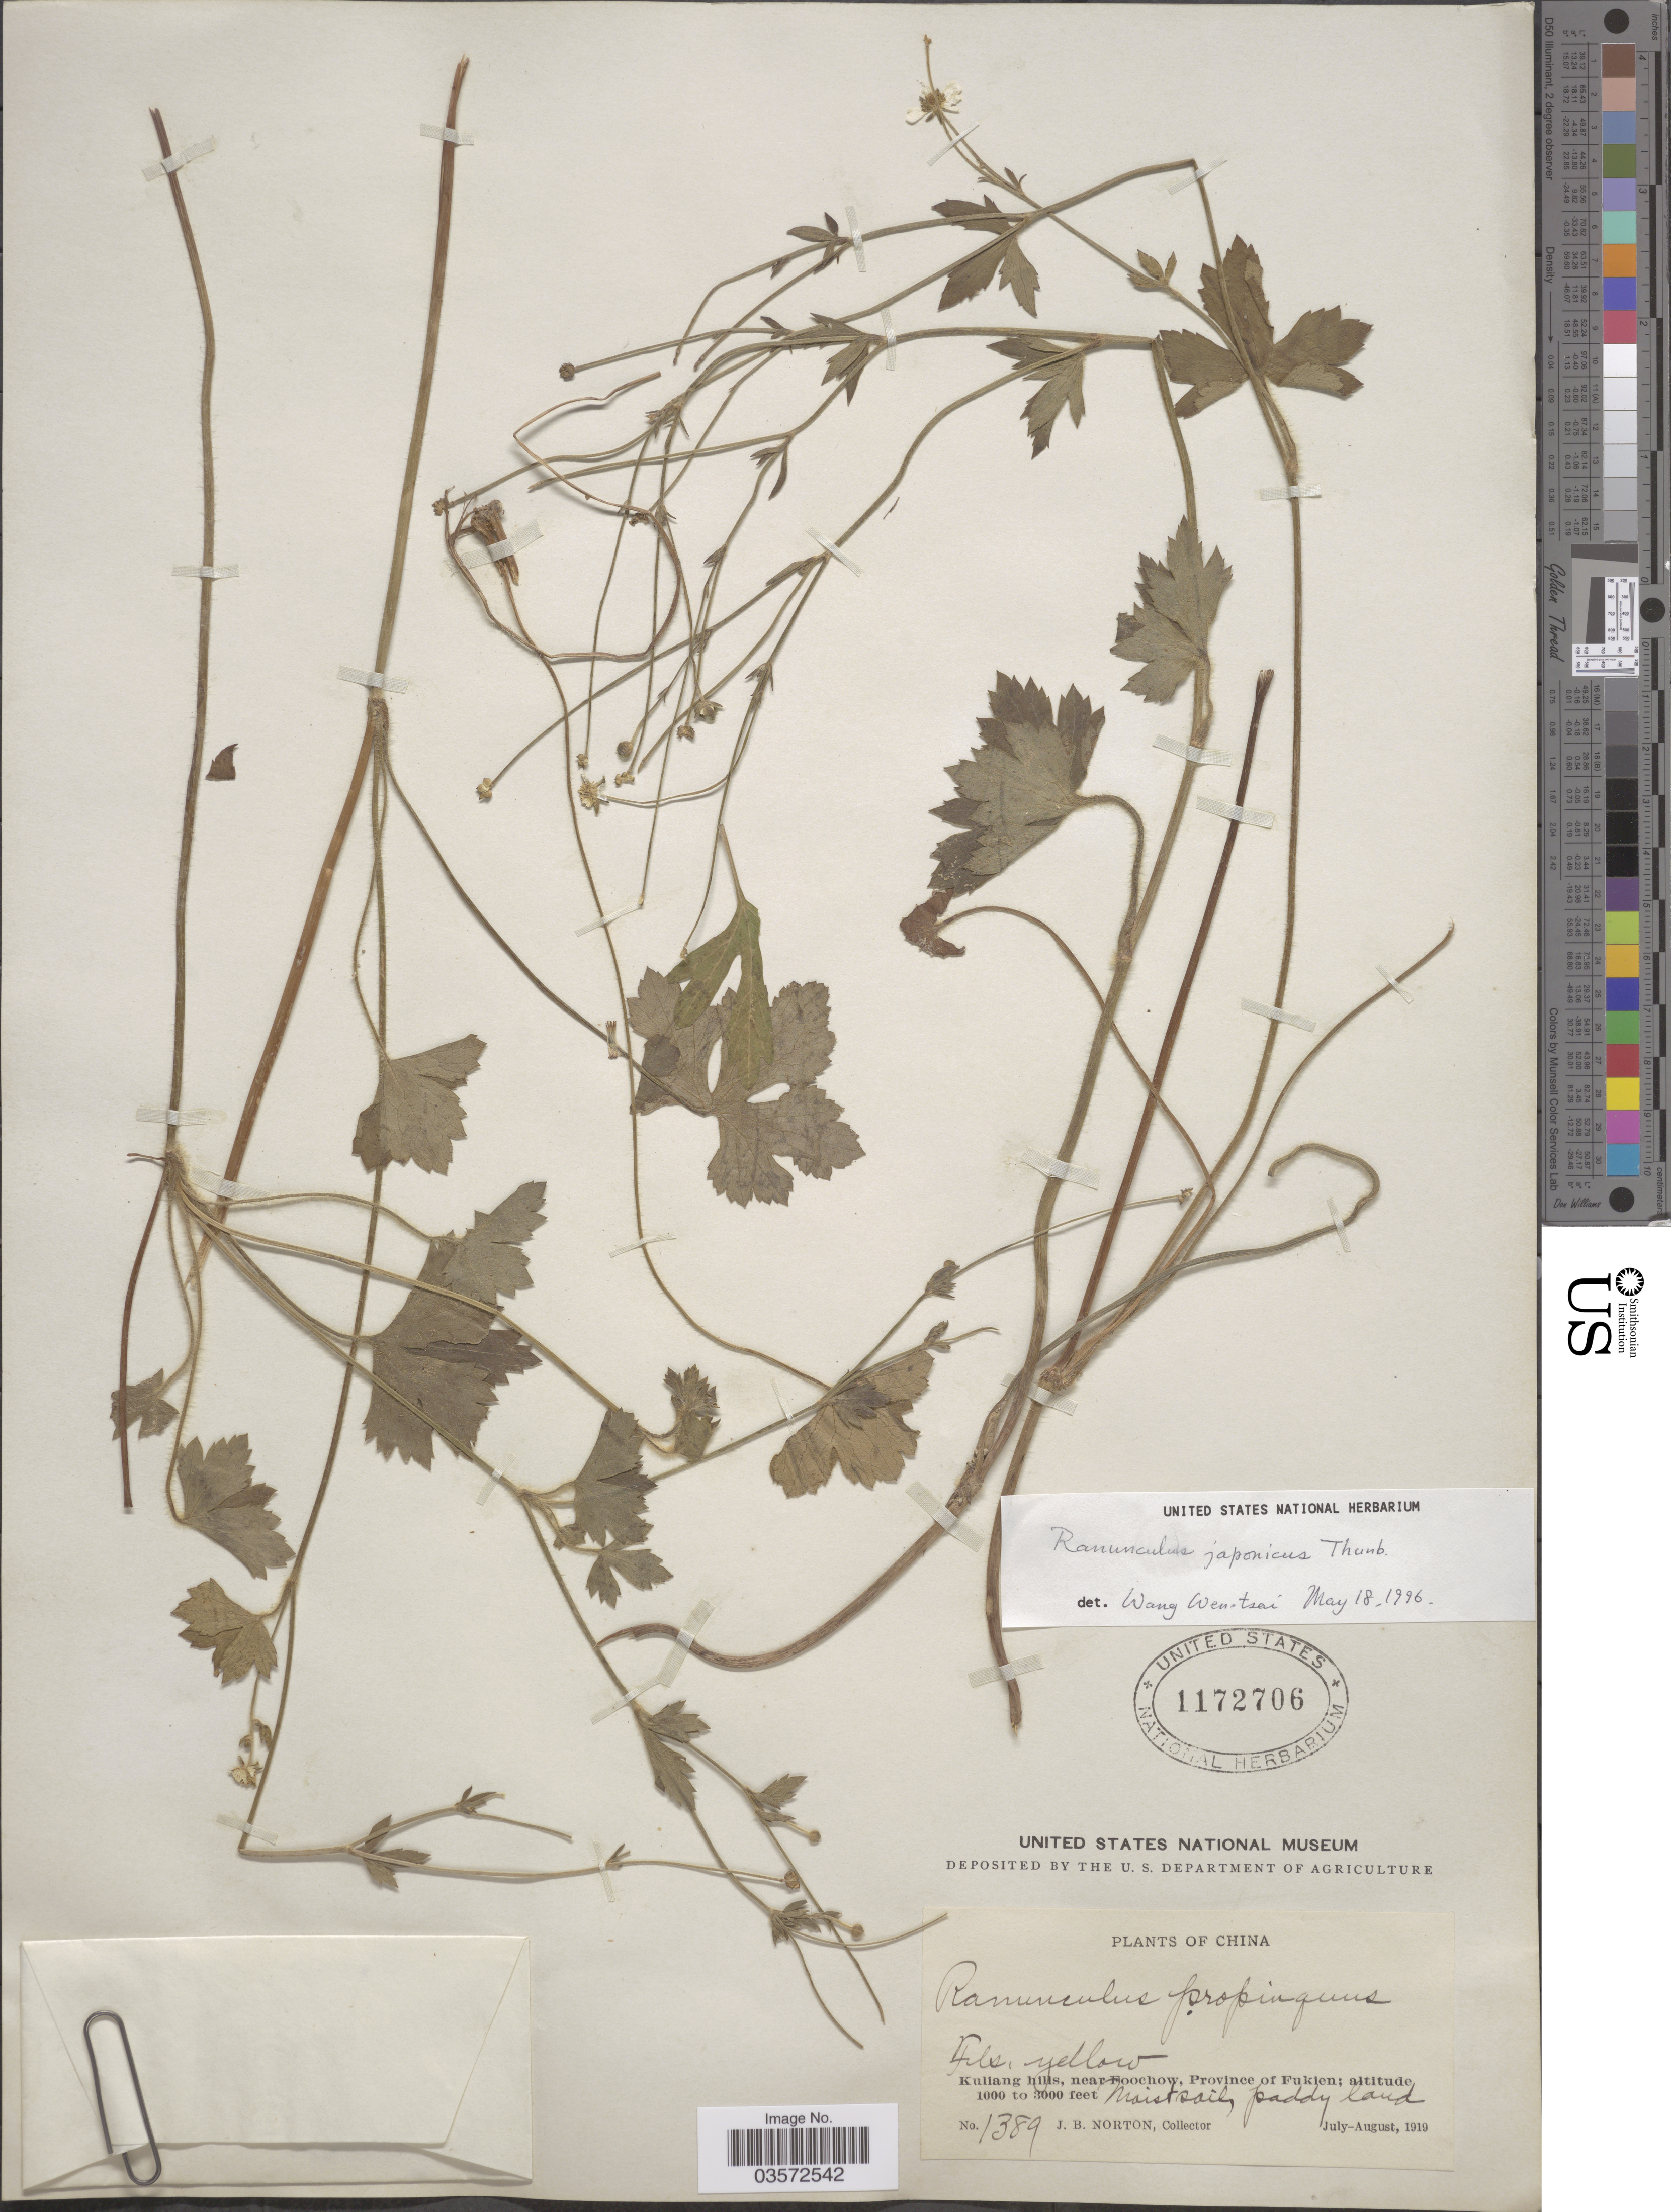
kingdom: Plantae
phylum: Tracheophyta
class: Magnoliopsida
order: Ranunculales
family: Ranunculaceae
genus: Ranunculus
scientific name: Ranunculus japonicus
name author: Thunb.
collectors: J. B. Norton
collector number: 1389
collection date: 1919-07/1919-08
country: China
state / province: Fujian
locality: Kuliang hills, near Foochow, Province of Fukien.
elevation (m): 305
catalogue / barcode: US 1172706